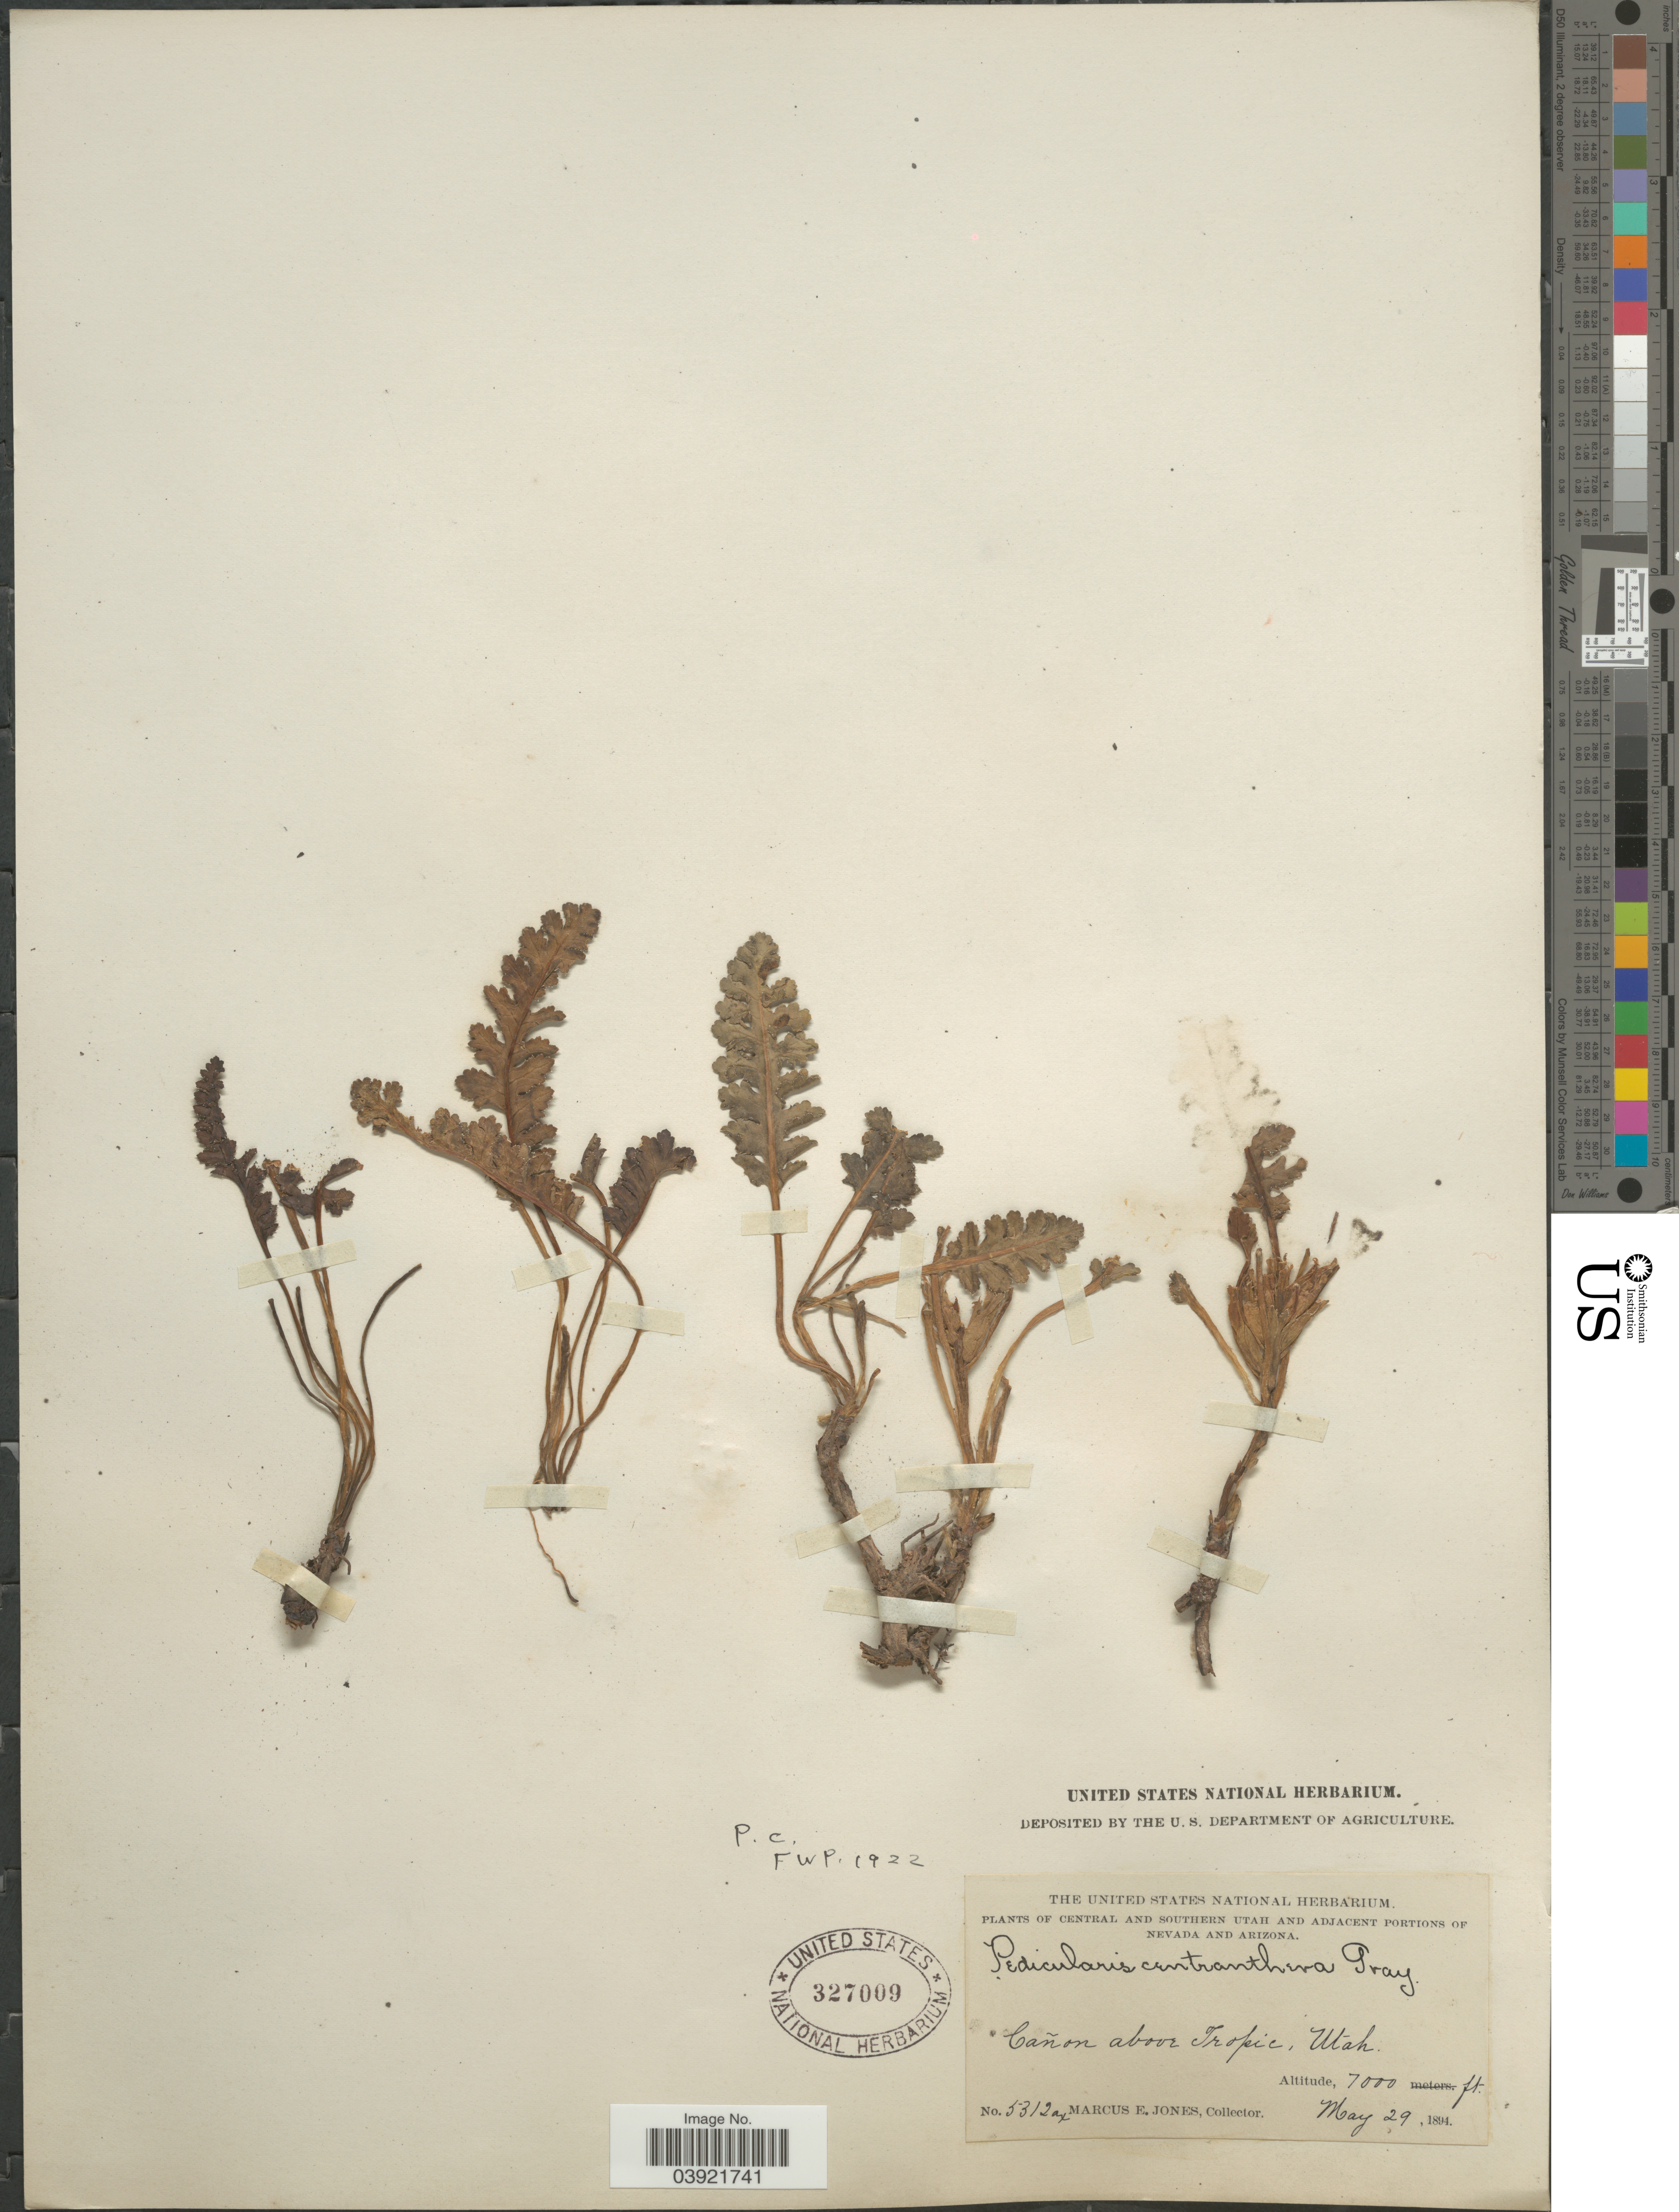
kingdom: Plantae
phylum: Tracheophyta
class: Magnoliopsida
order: Lamiales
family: Orobanchaceae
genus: Pedicularis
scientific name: Pedicularis centranthera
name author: A. Gray in Emory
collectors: M. E. Jones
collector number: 5312ax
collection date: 1894-05-29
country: United States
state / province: Utah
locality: Central and Southern Utah. Cañon above Tropic.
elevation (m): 2134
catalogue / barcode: US 327009